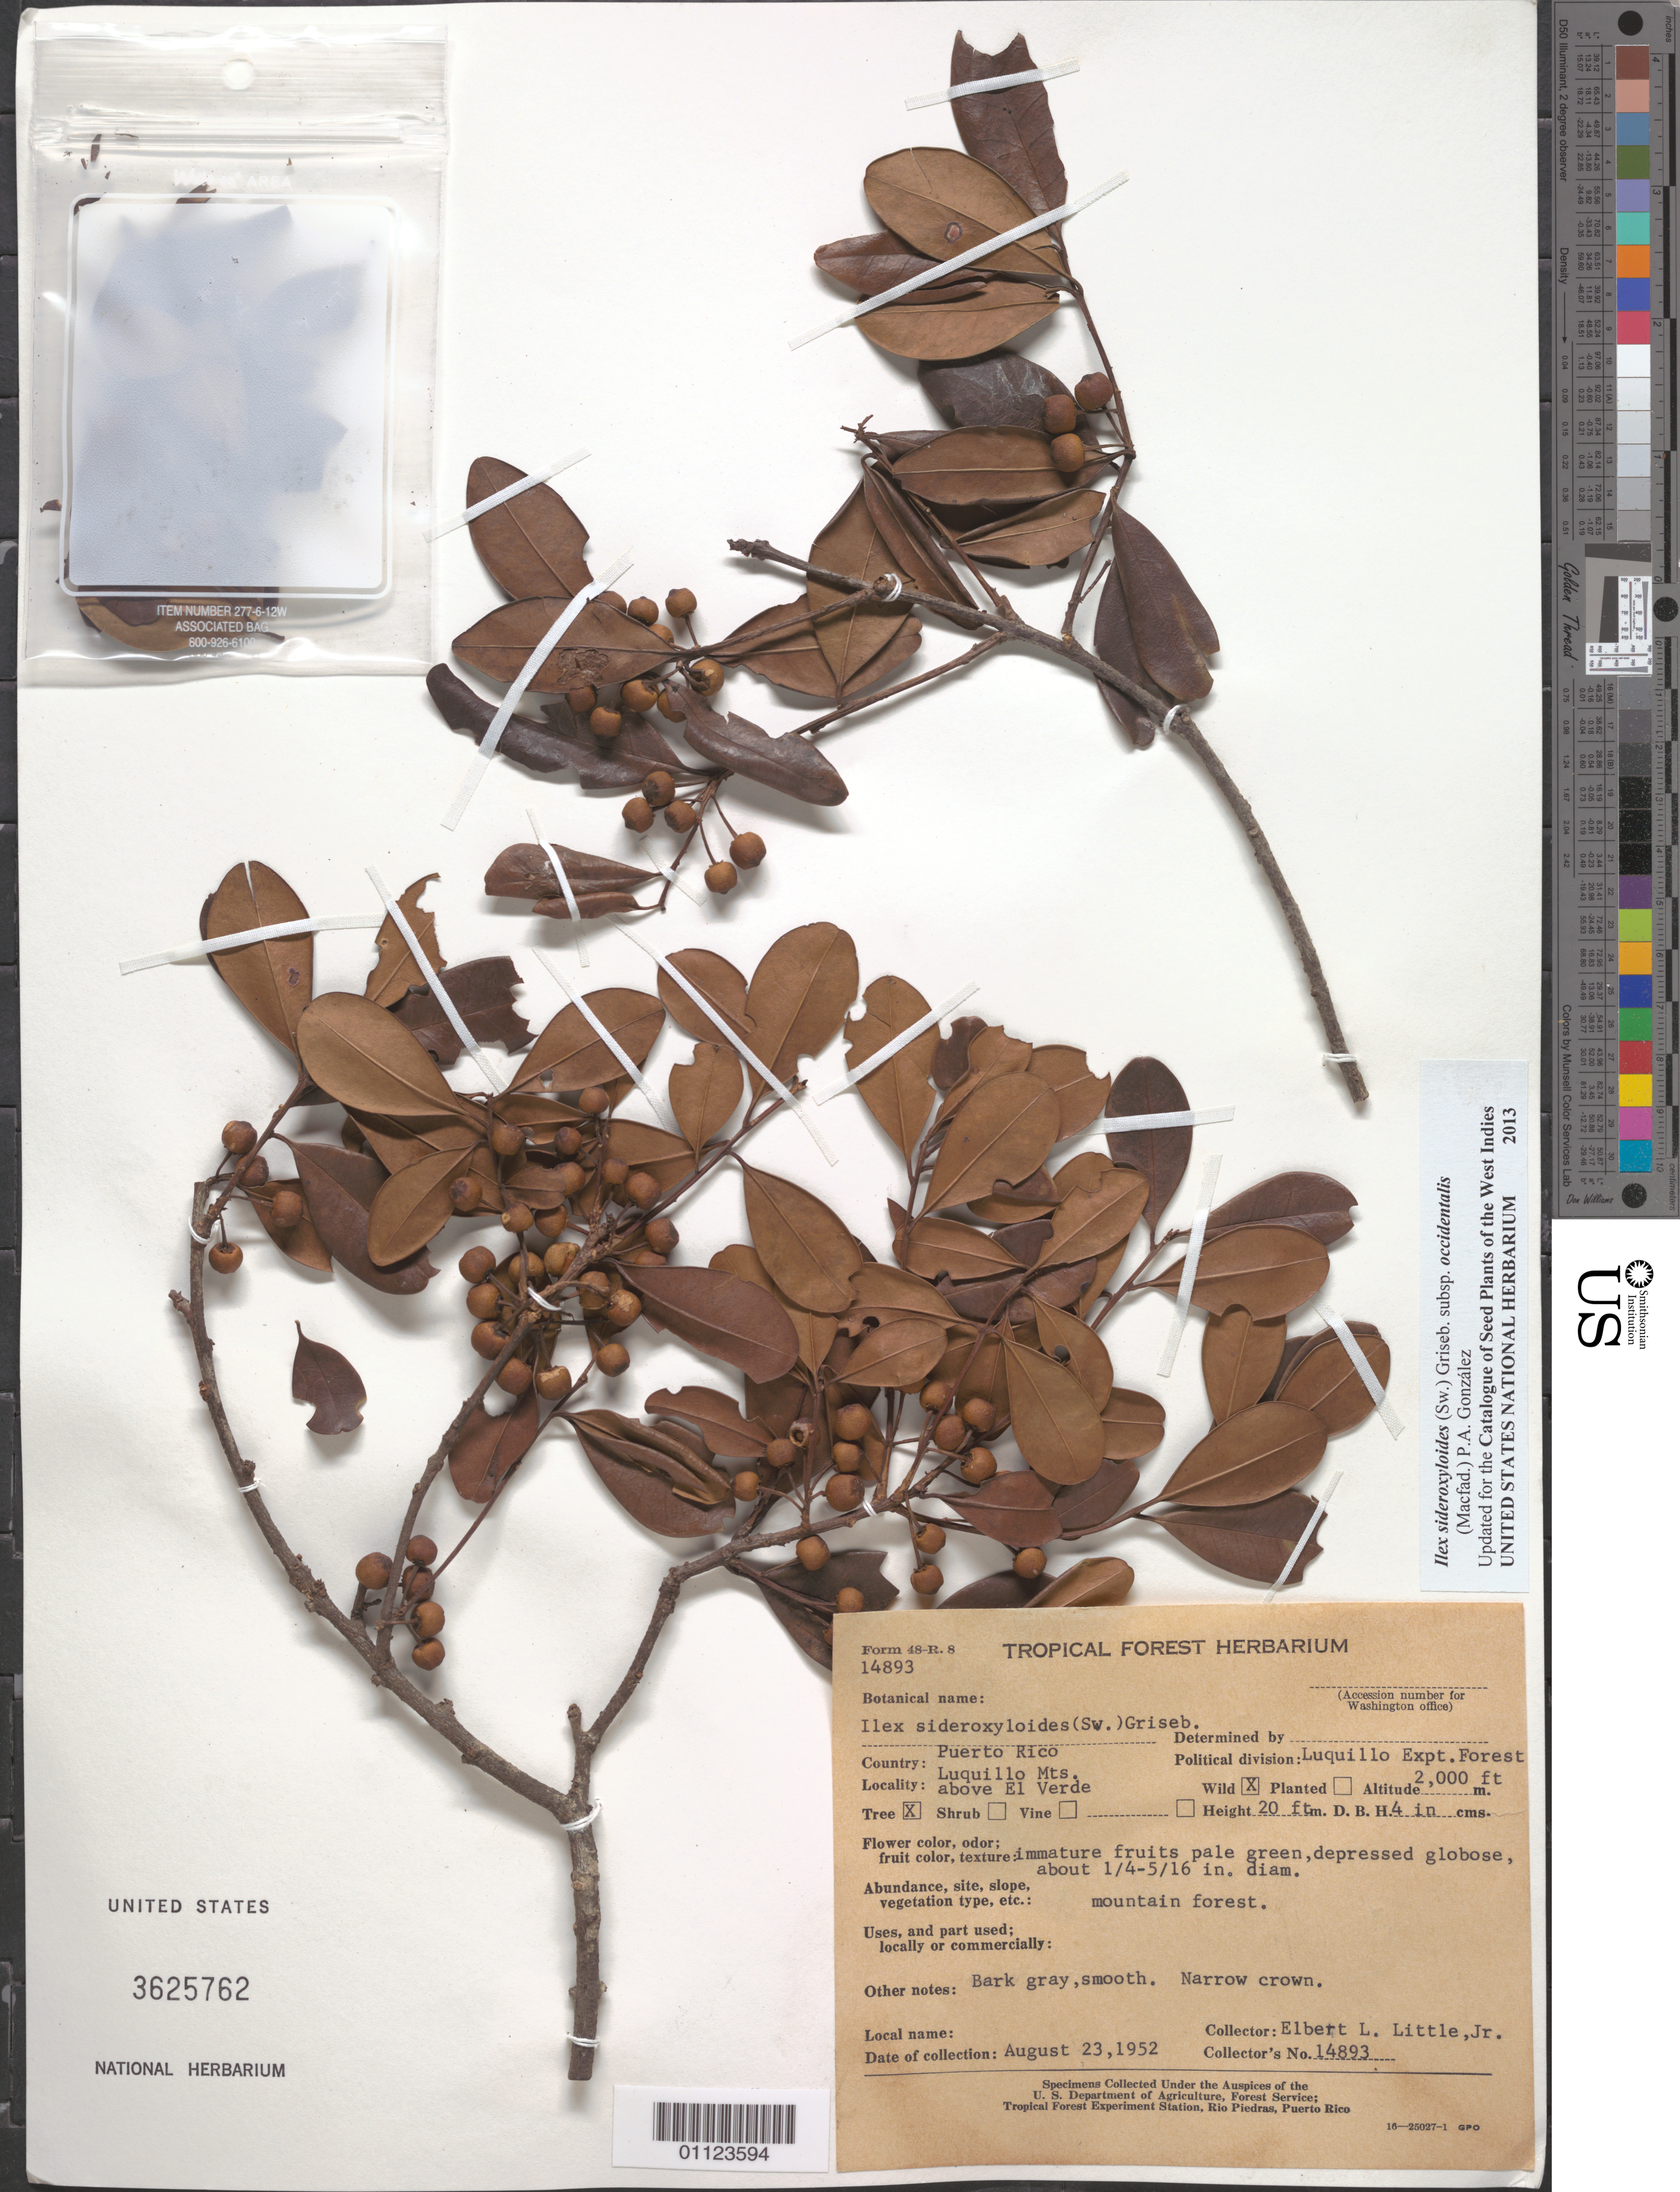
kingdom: Plantae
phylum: Tracheophyta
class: Magnoliopsida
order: Aquifoliales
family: Aquifoliaceae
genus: Ilex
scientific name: Ilex sideroxyloides subsp. occidentalis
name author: (Macfad.) P. A. González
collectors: E. L. Little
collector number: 14893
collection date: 1952-08-23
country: Puerto Rico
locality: Luquillo Expt. Forest, Luquillo Mts., above El Verde.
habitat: Mountain forest.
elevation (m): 610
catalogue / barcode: US 3625762